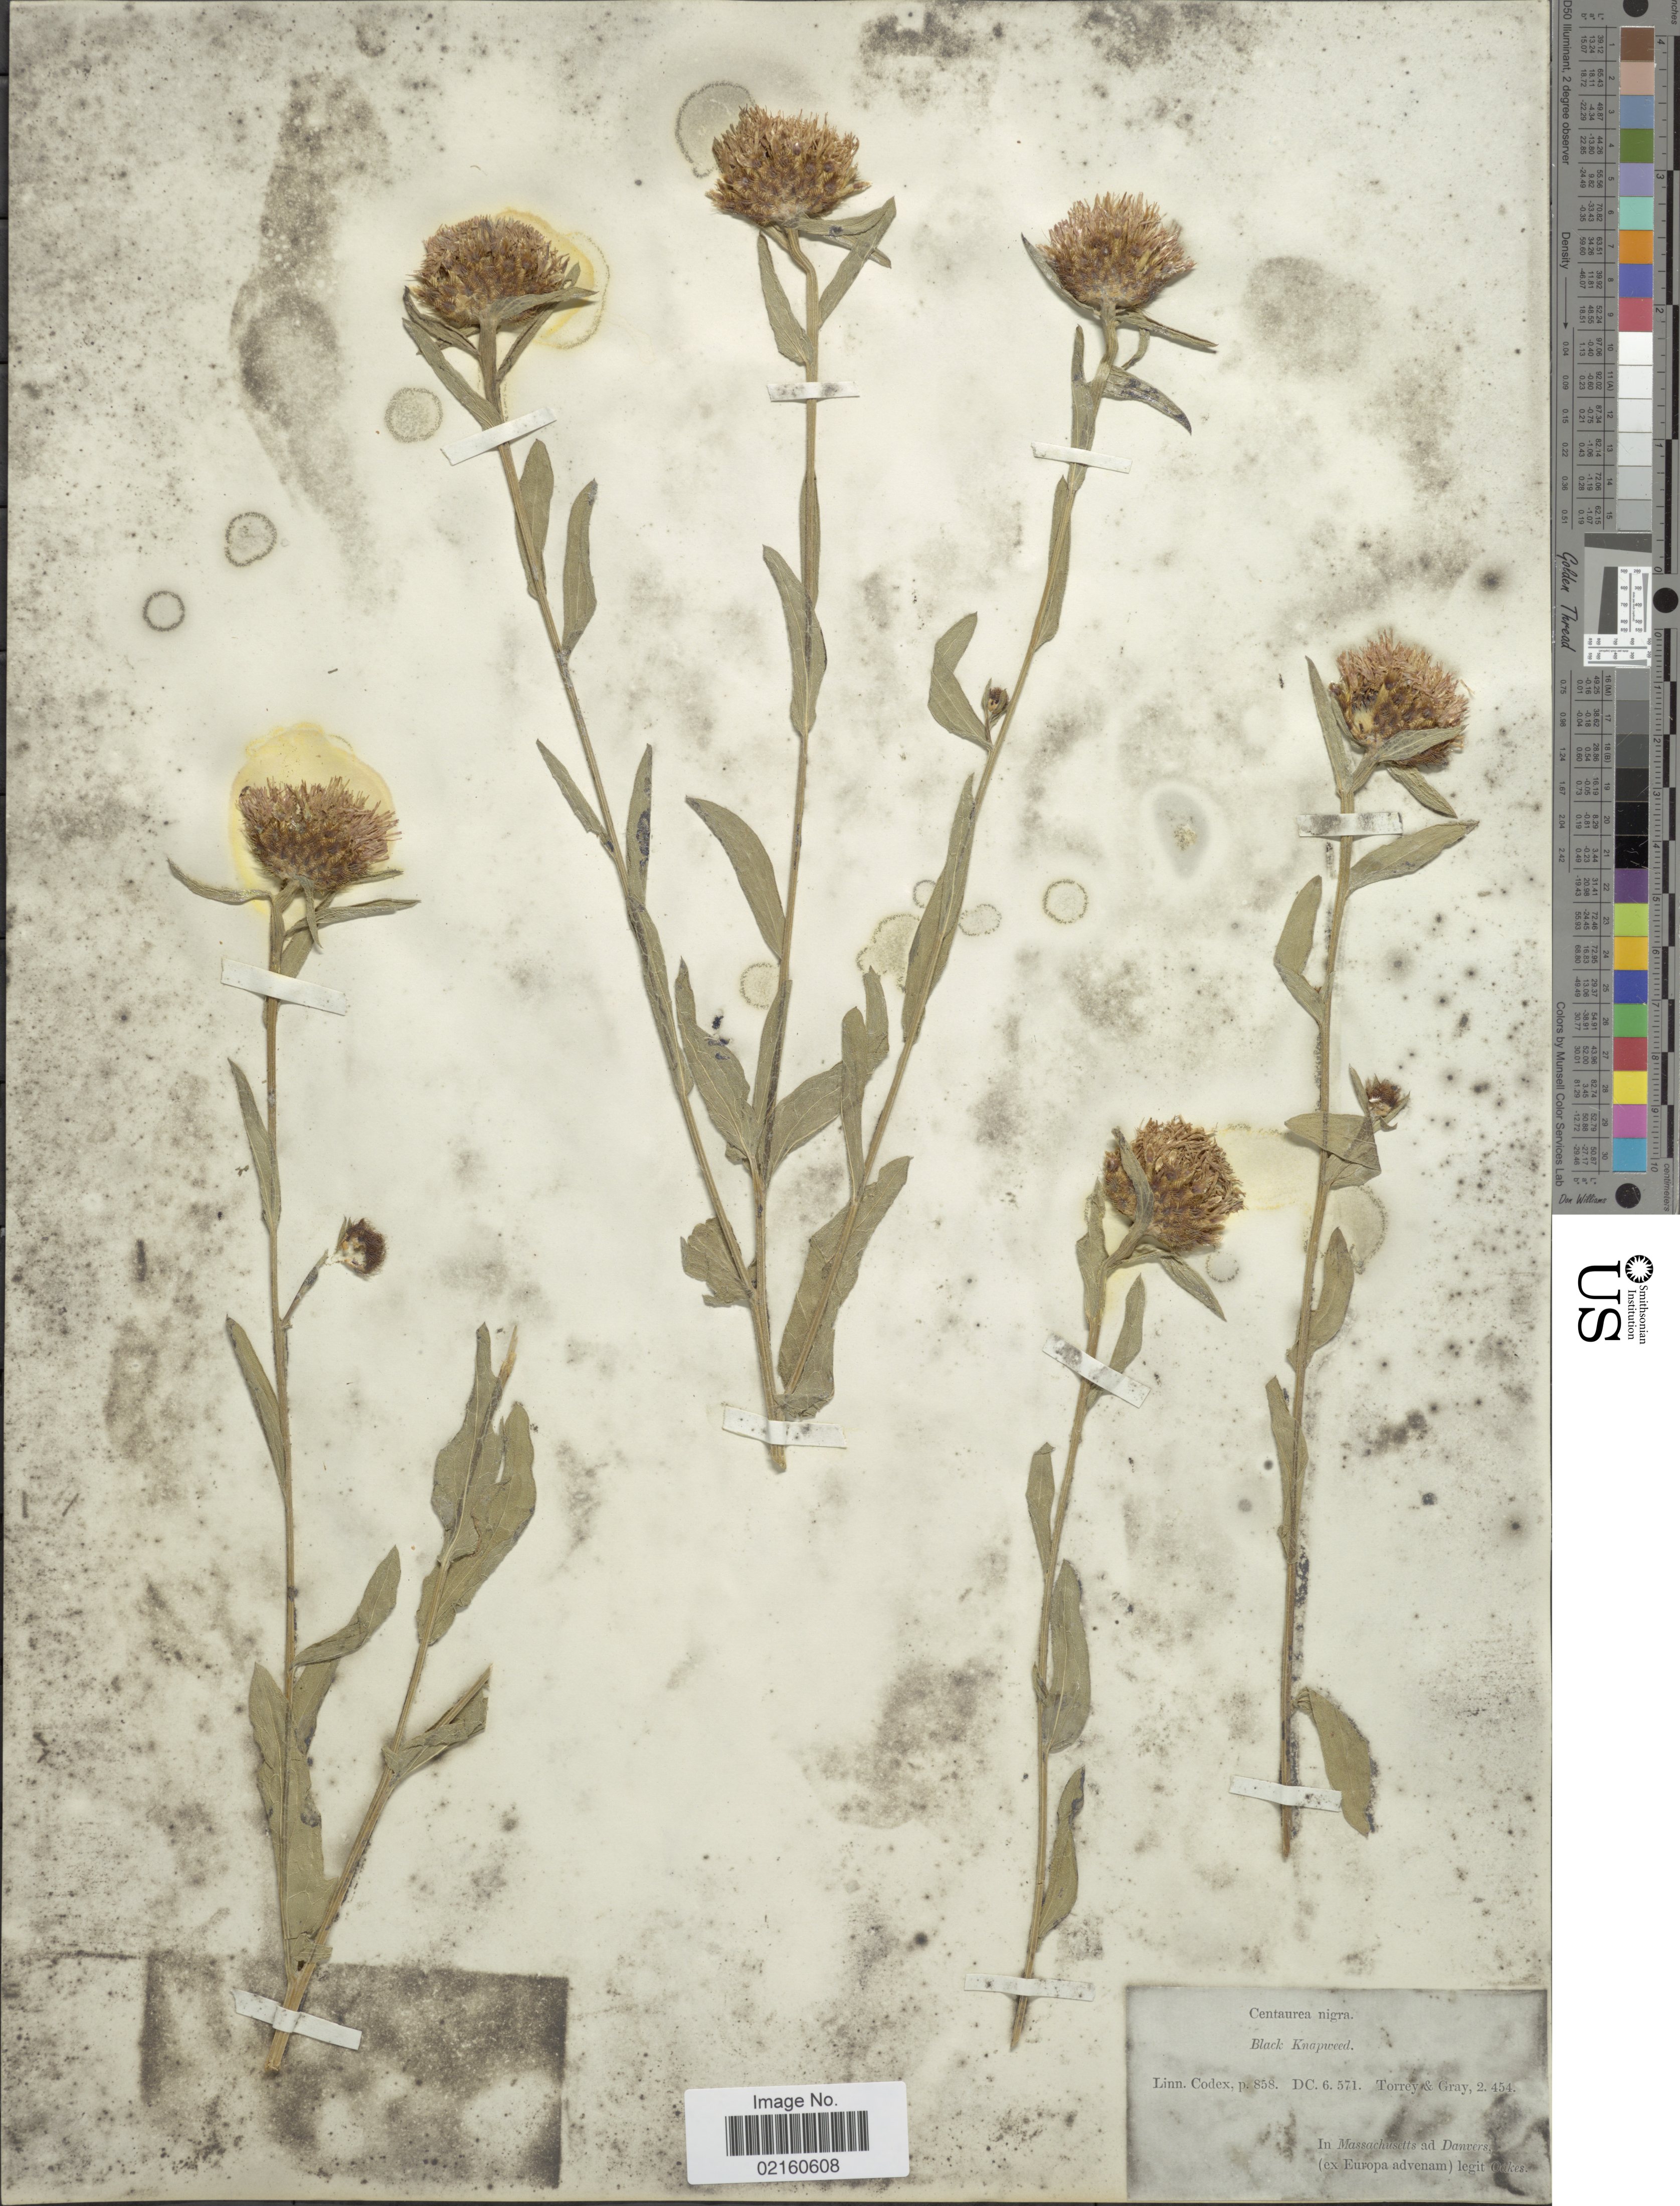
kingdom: Plantae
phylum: Tracheophyta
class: Magnoliopsida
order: Asterales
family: Asteraceae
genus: Centaurea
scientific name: Centaurea nigra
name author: L.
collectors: -. Oakes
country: United States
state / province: Massachusetts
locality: Danvers